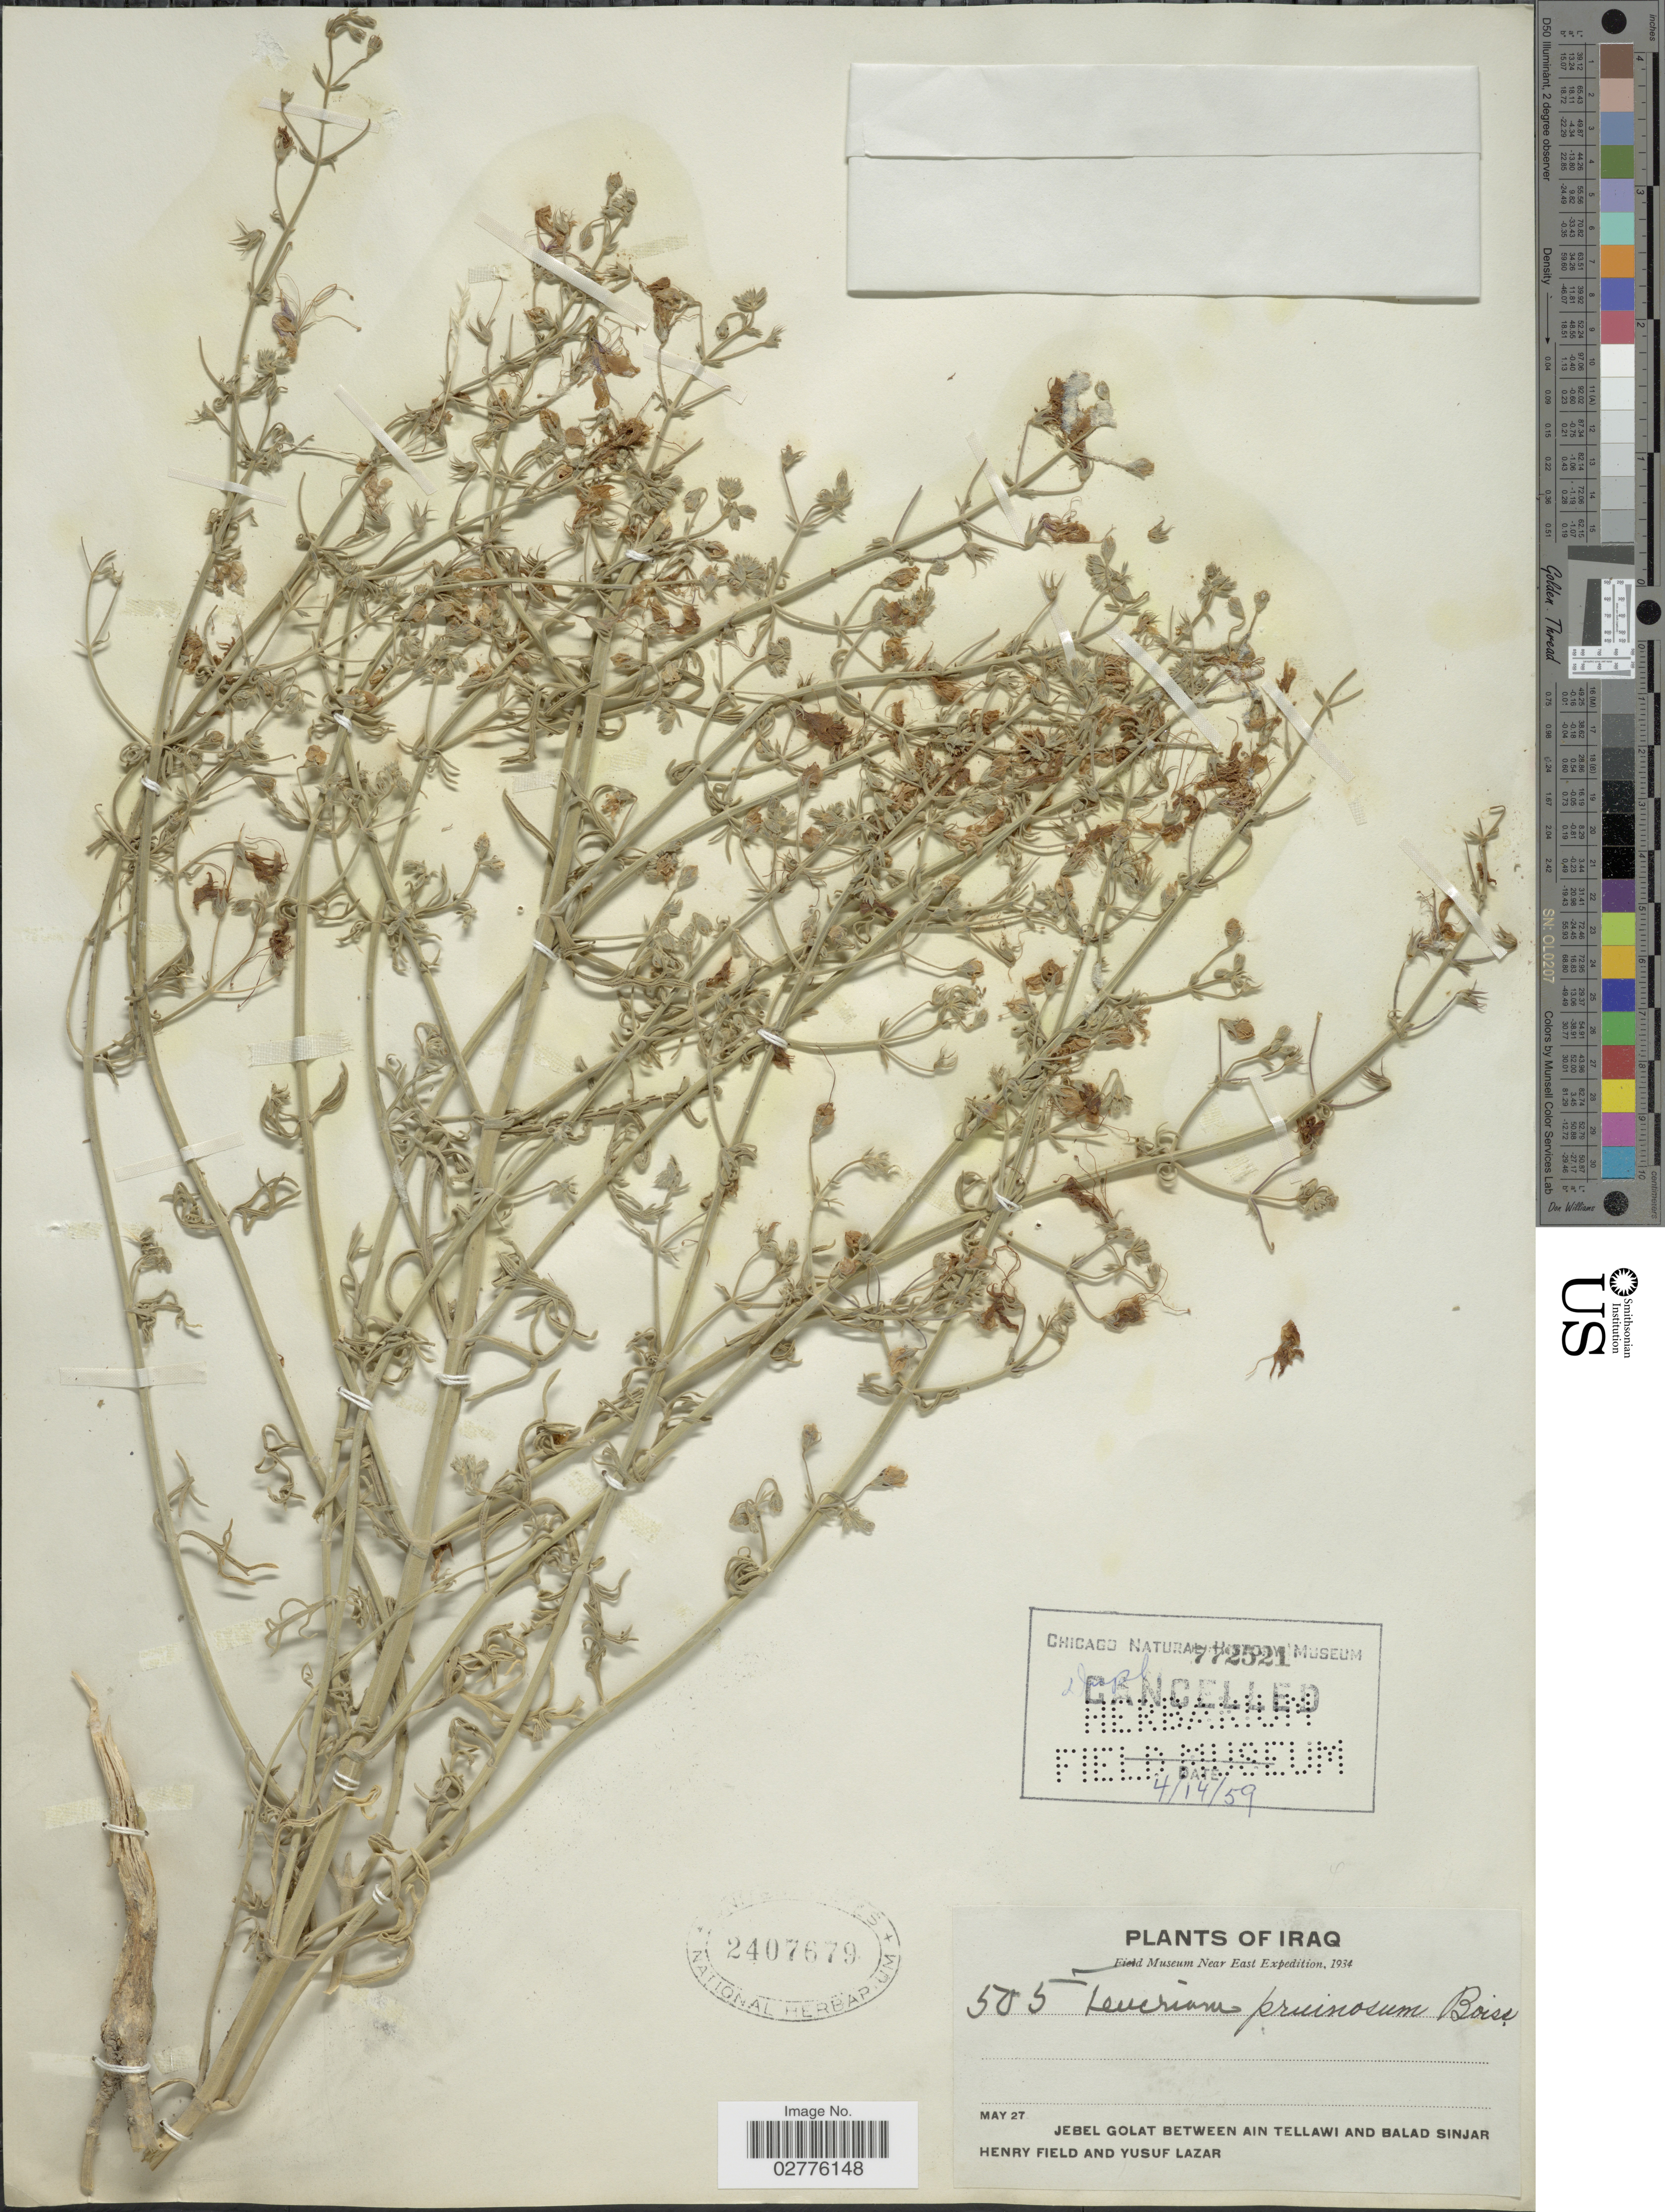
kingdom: Plantae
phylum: Tracheophyta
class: Magnoliopsida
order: Lamiales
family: Lamiaceae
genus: Teucrium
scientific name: Teucrium pruinosum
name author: Boiss.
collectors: H. Field & Y. Lazar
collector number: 505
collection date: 1934-05-27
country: Iraq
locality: Jebel Golat between Ain Tellawi and Balad Sinjar.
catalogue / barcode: US 2407679